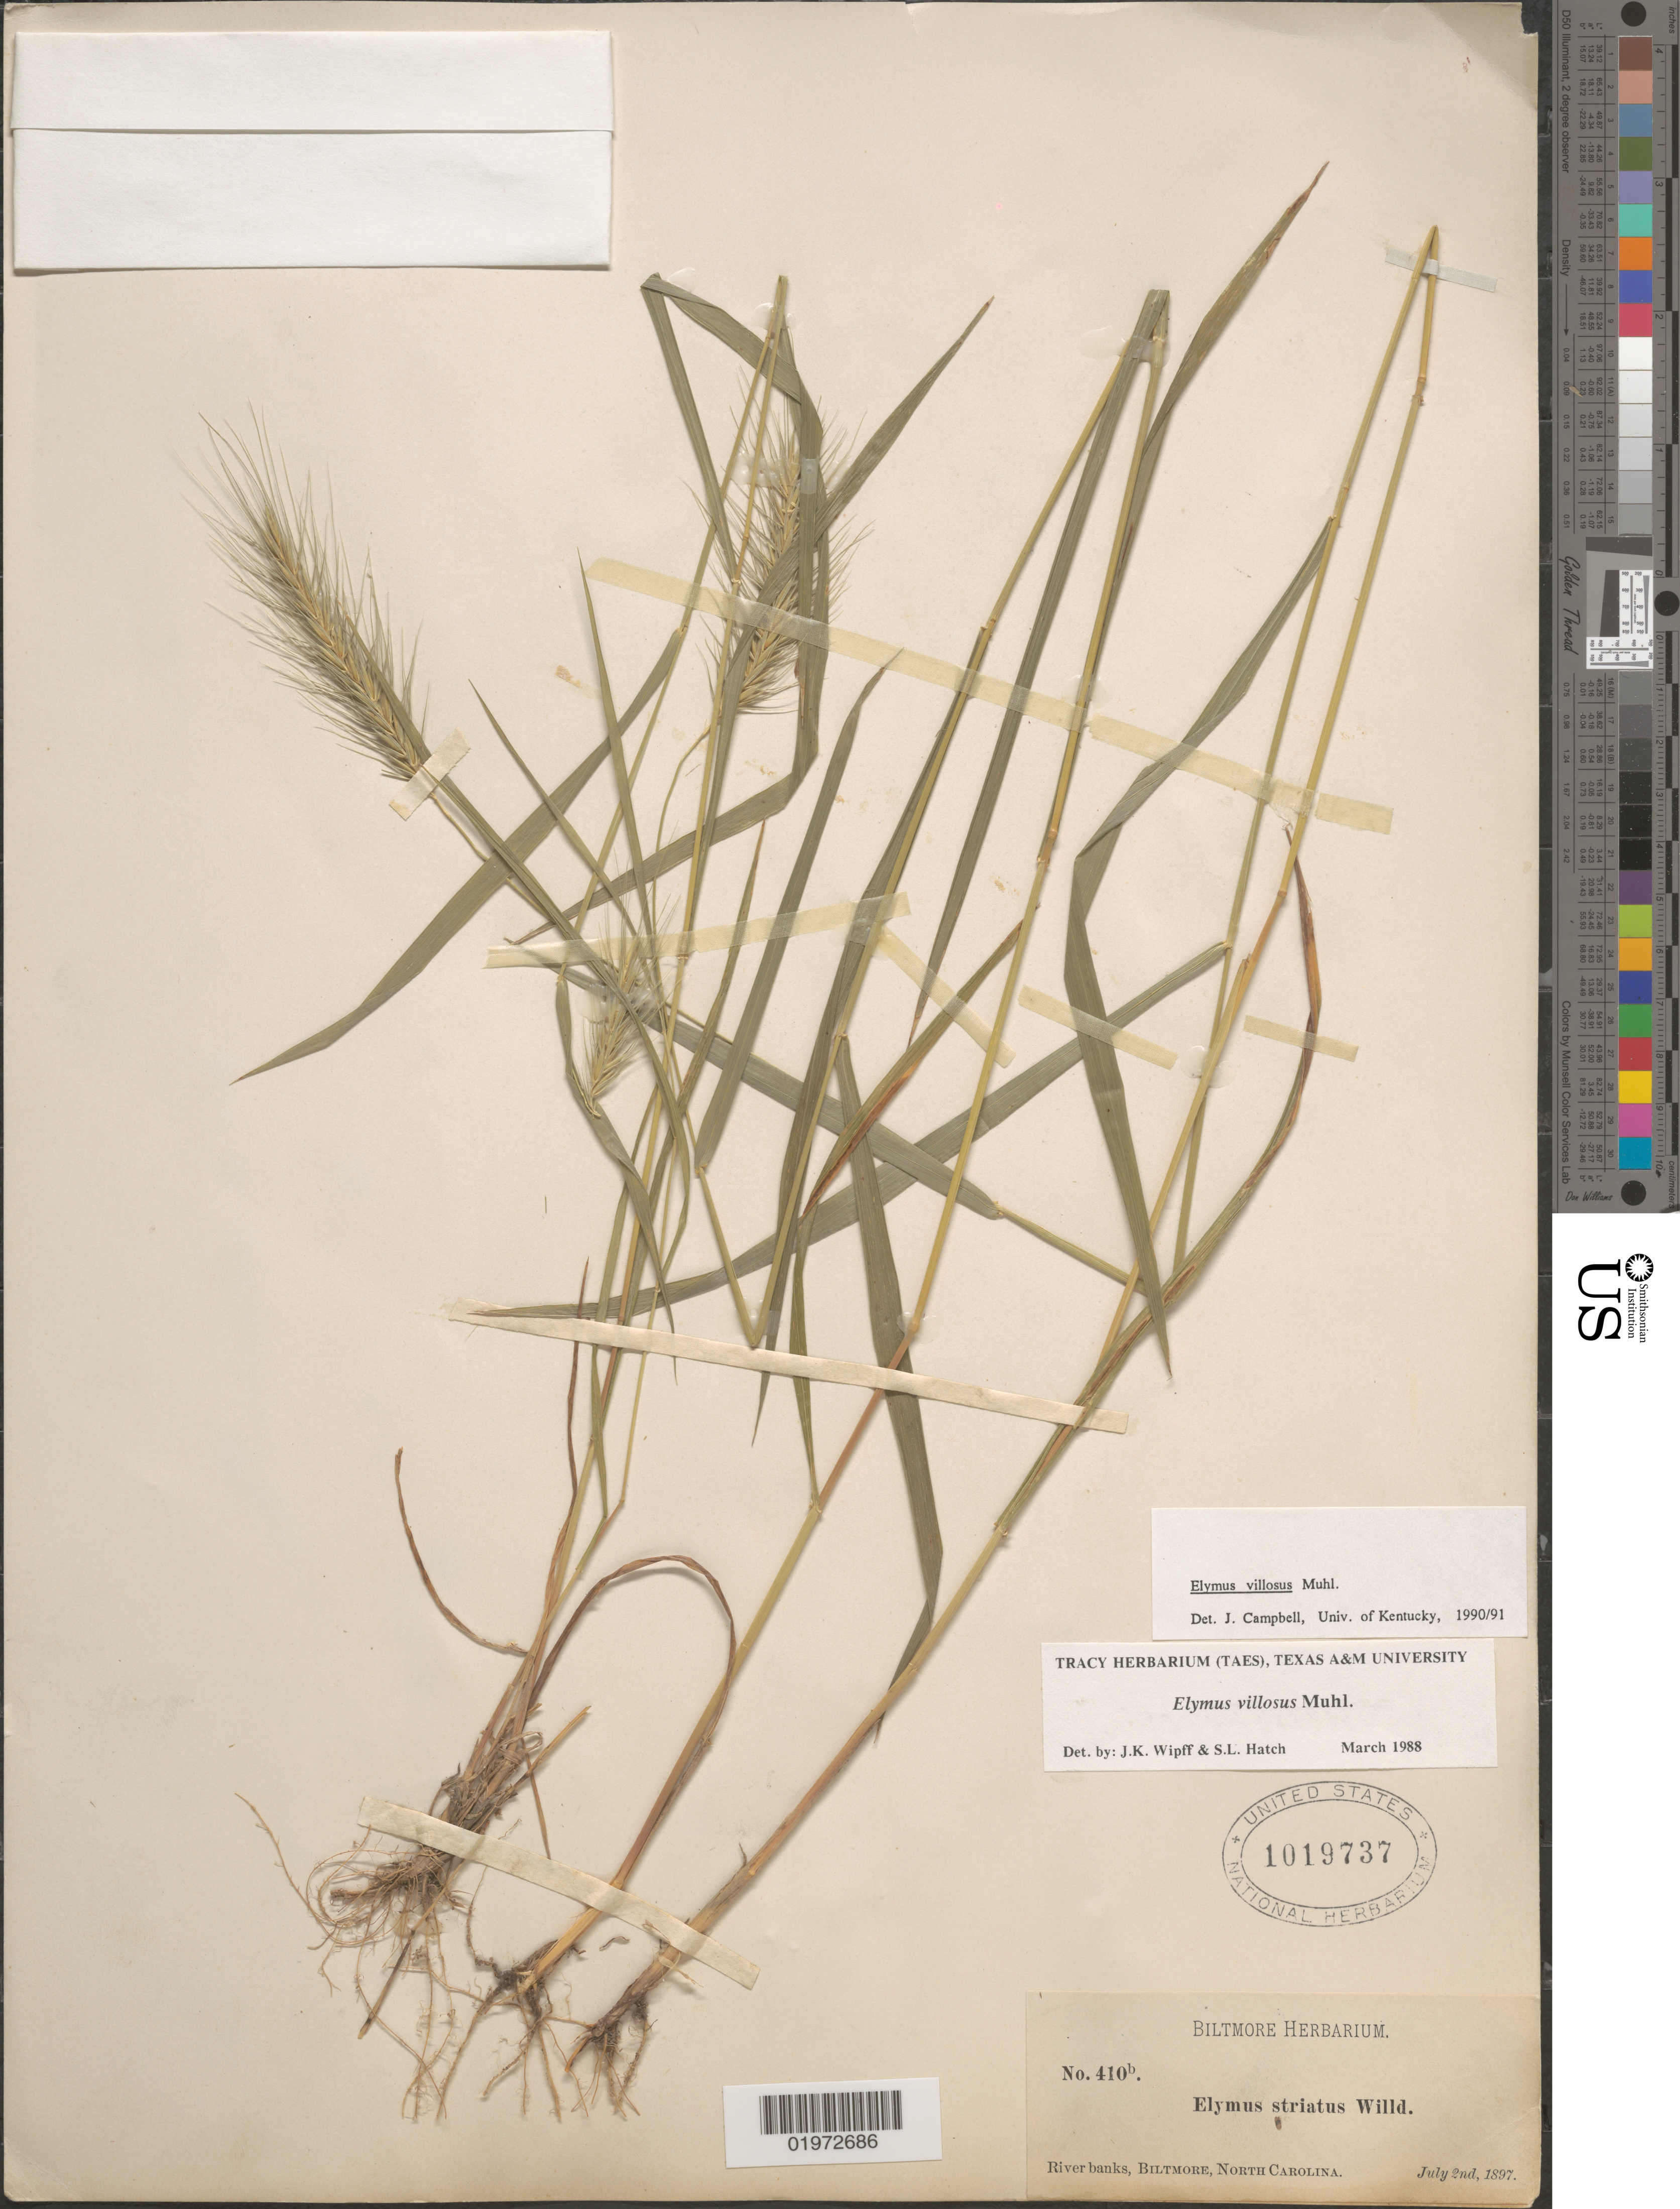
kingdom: Plantae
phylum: Tracheophyta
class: Liliopsida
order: Poales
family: Poaceae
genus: Elymus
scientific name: Elymus villosus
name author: Muhl. ex Willd.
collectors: ex herb. Biltmore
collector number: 410b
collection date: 1897-07-02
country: United States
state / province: North Carolina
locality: River banks, Biltmore.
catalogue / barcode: US 1019737